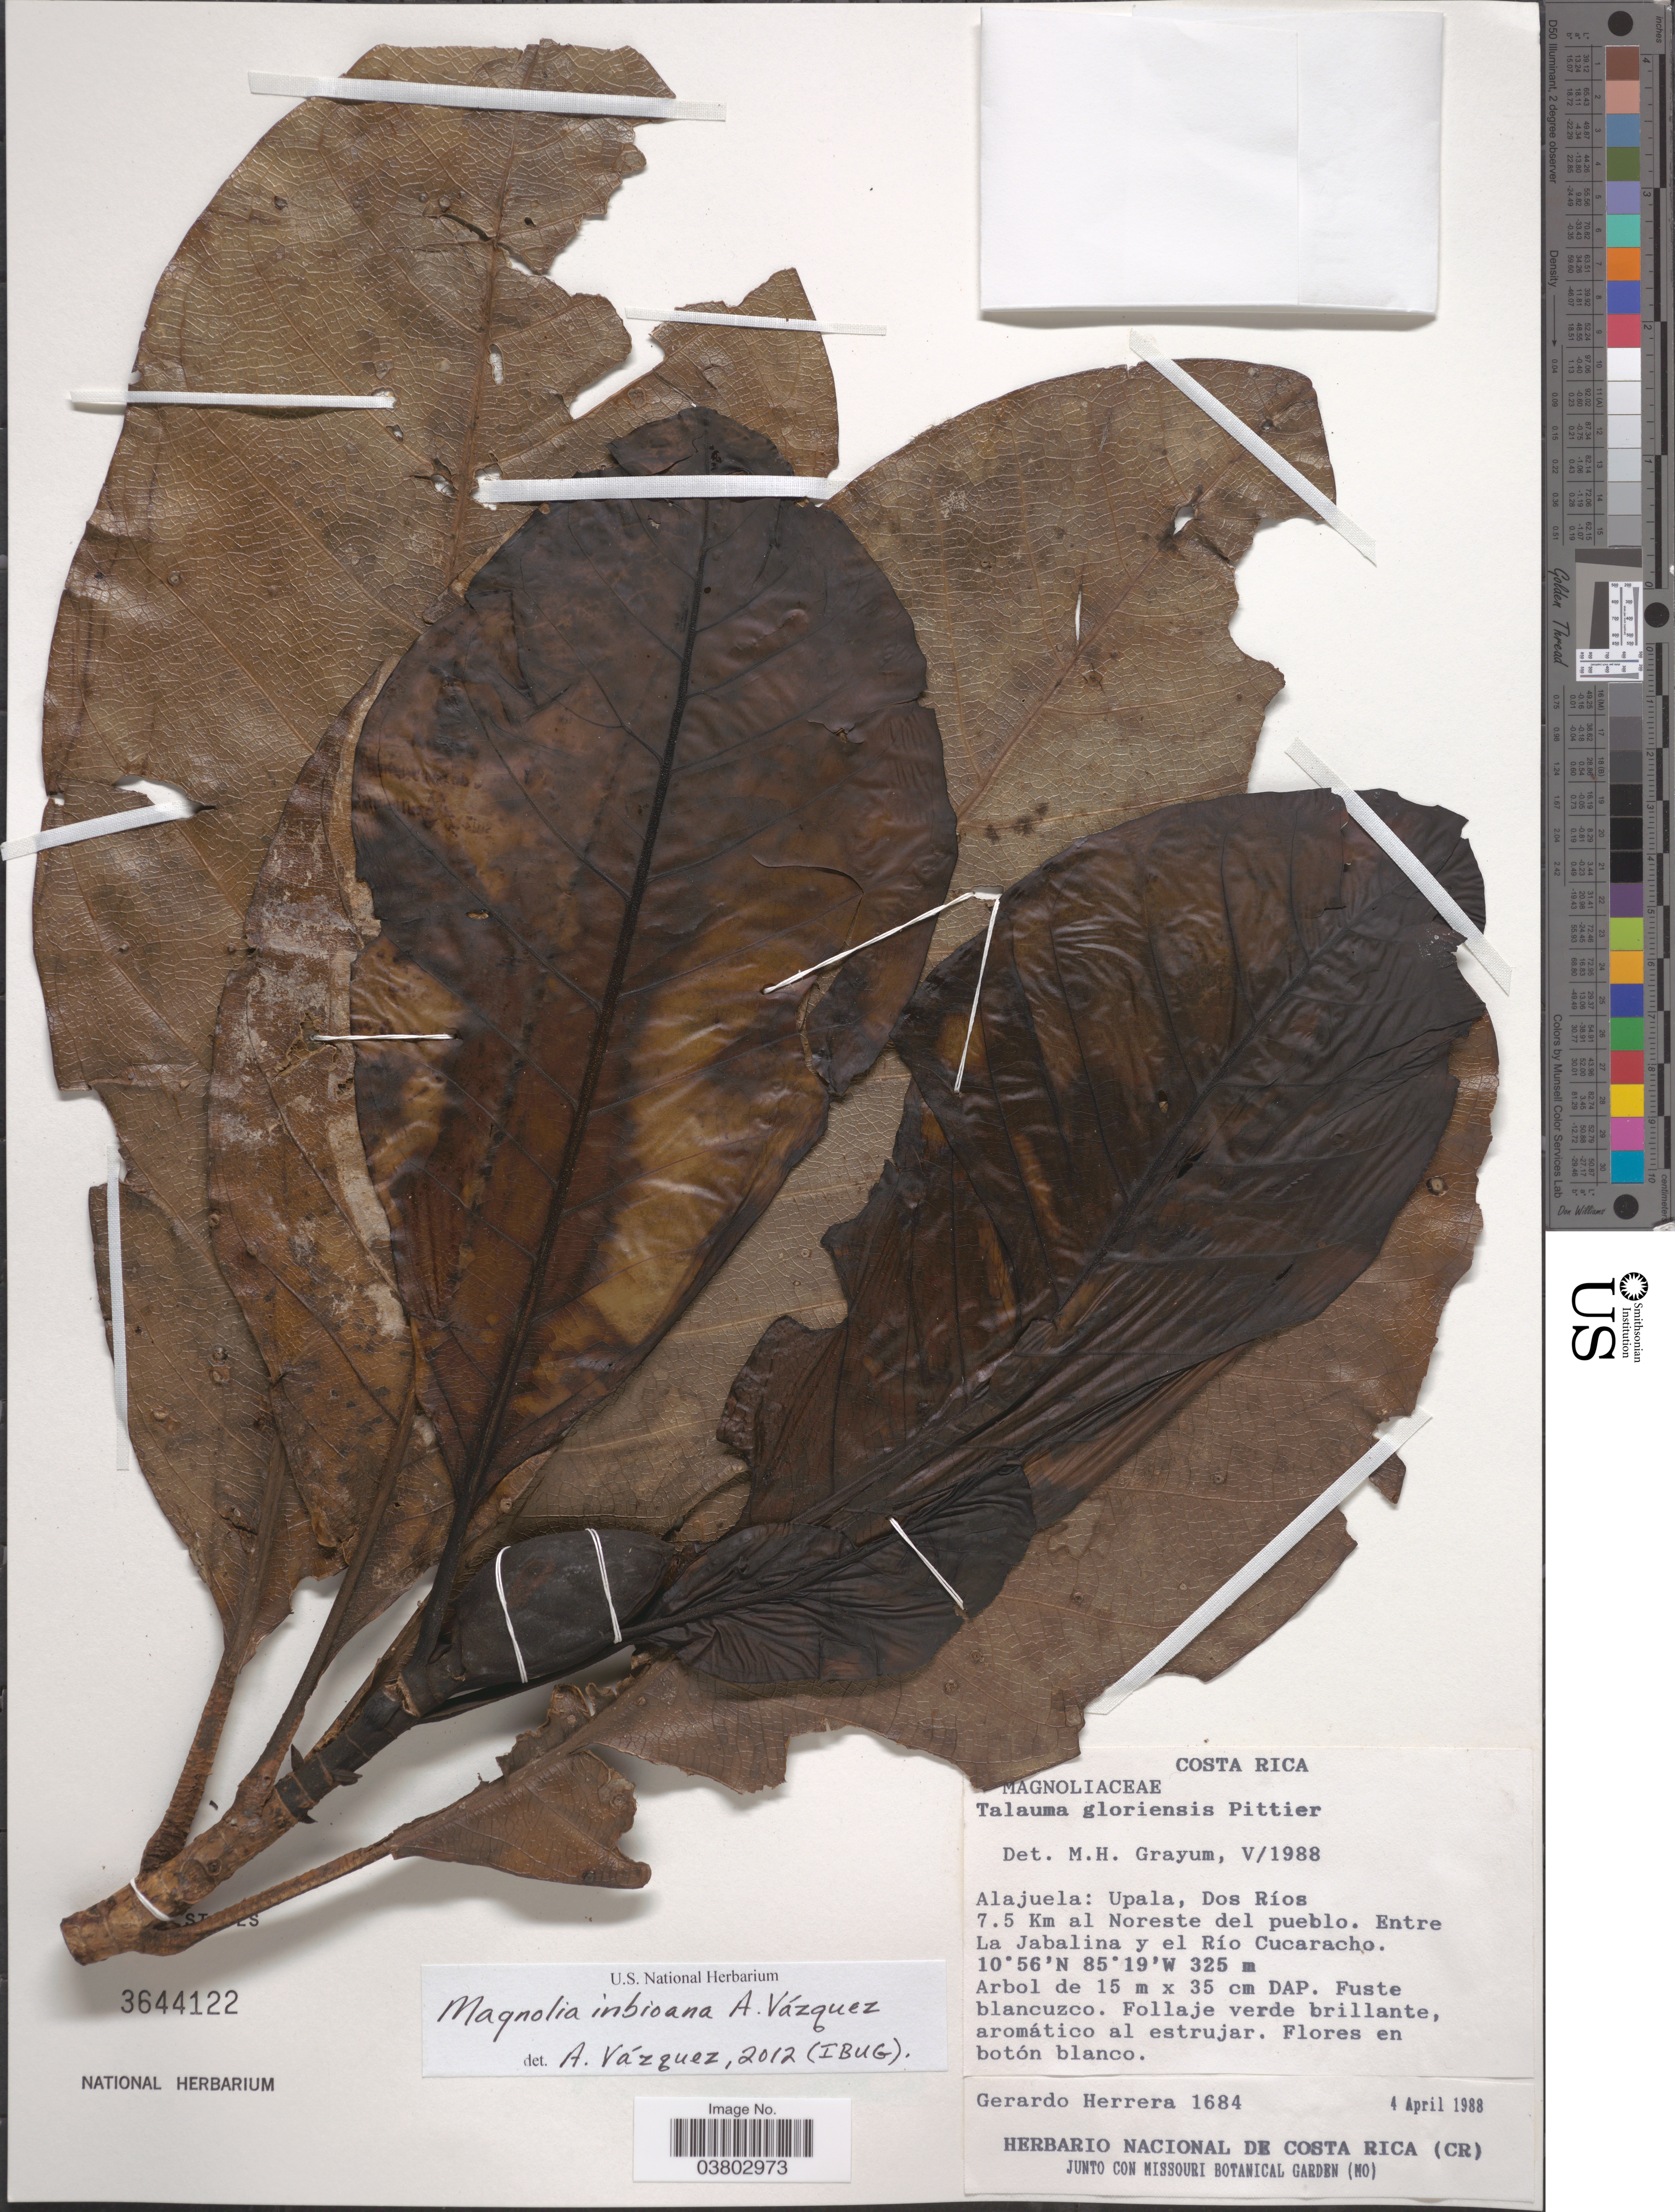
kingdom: Plantae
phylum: Tracheophyta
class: Magnoliopsida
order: Magnoliales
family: Magnoliaceae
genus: Magnolia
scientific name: Magnolia inbioana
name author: A. Vázquez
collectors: G. Herrera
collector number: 1684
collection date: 1988-04-04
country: Costa Rica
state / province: Alajuela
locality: Upala, Dos Ríos 7.5 Km al Noreste del pueblo. Entre La Jabalina y el Río Cucaracho.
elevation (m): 325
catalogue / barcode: US 3644122